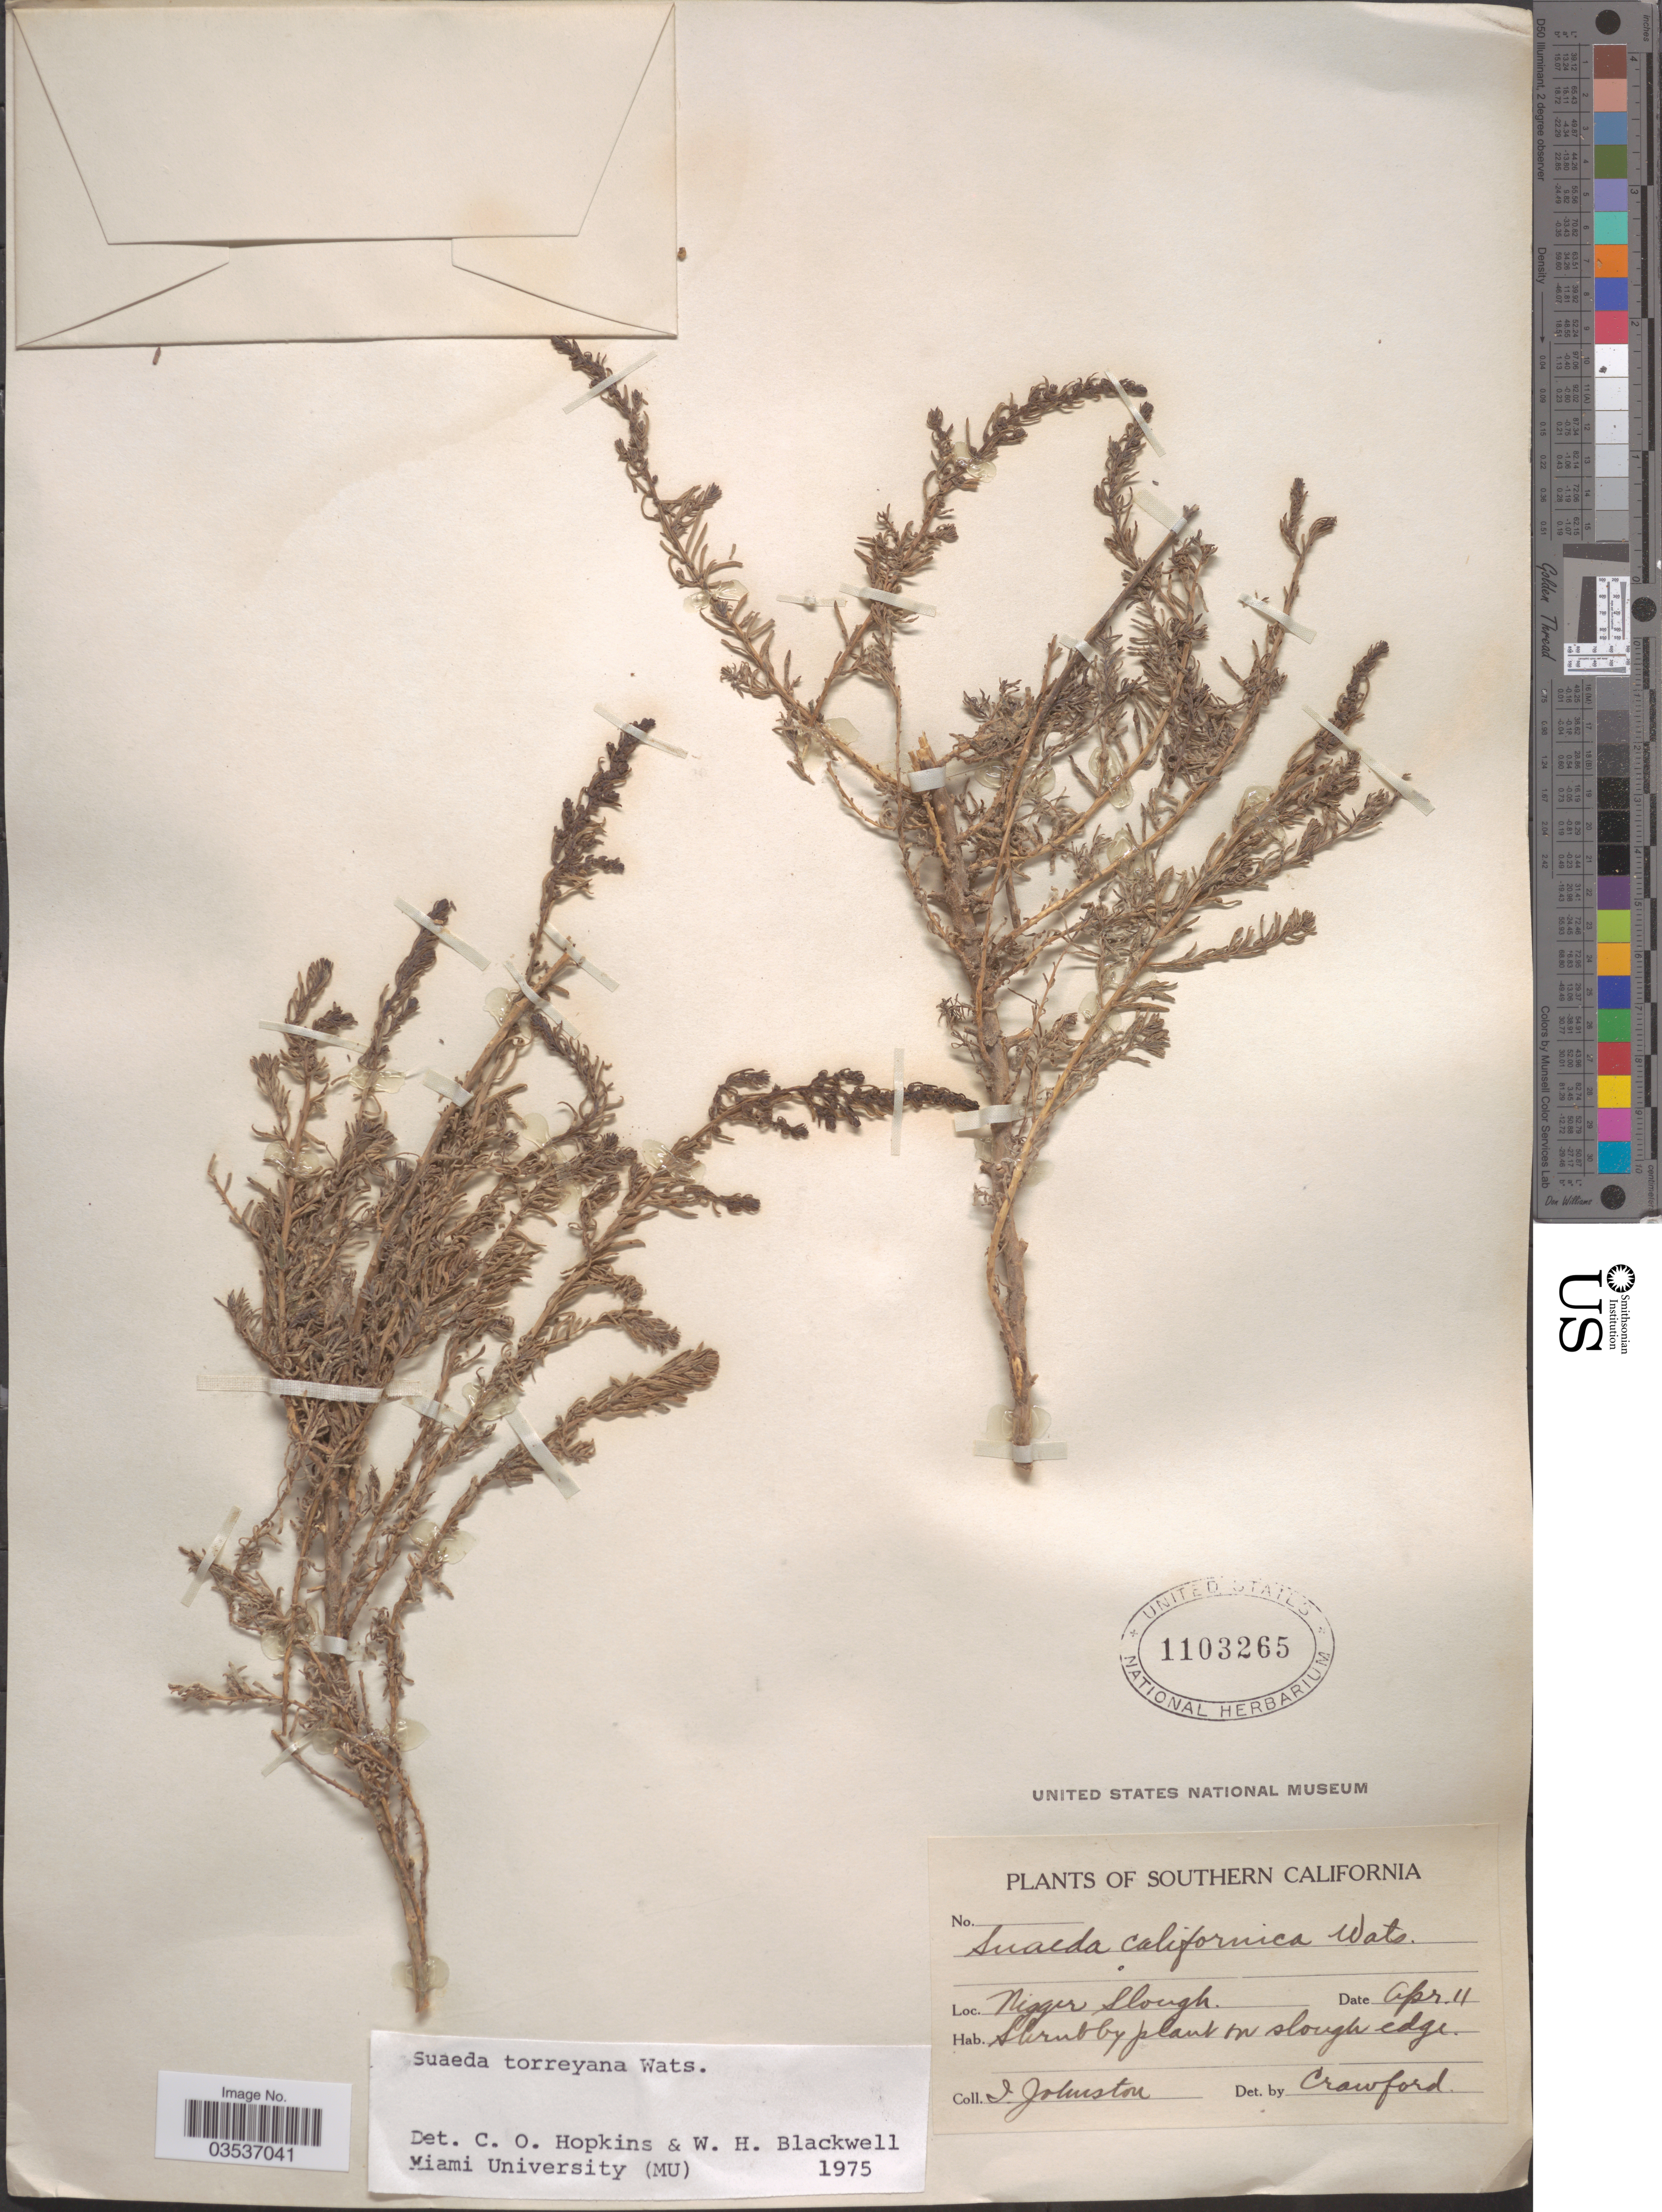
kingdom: Plantae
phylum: Tracheophyta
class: Magnoliopsida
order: Caryophyllales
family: Amaranthaceae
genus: Suaeda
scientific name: Suaeda torreyana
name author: S. Watson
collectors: I. Johnston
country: United States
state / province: California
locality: Southern California. Nigger Slough.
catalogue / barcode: US 1103265